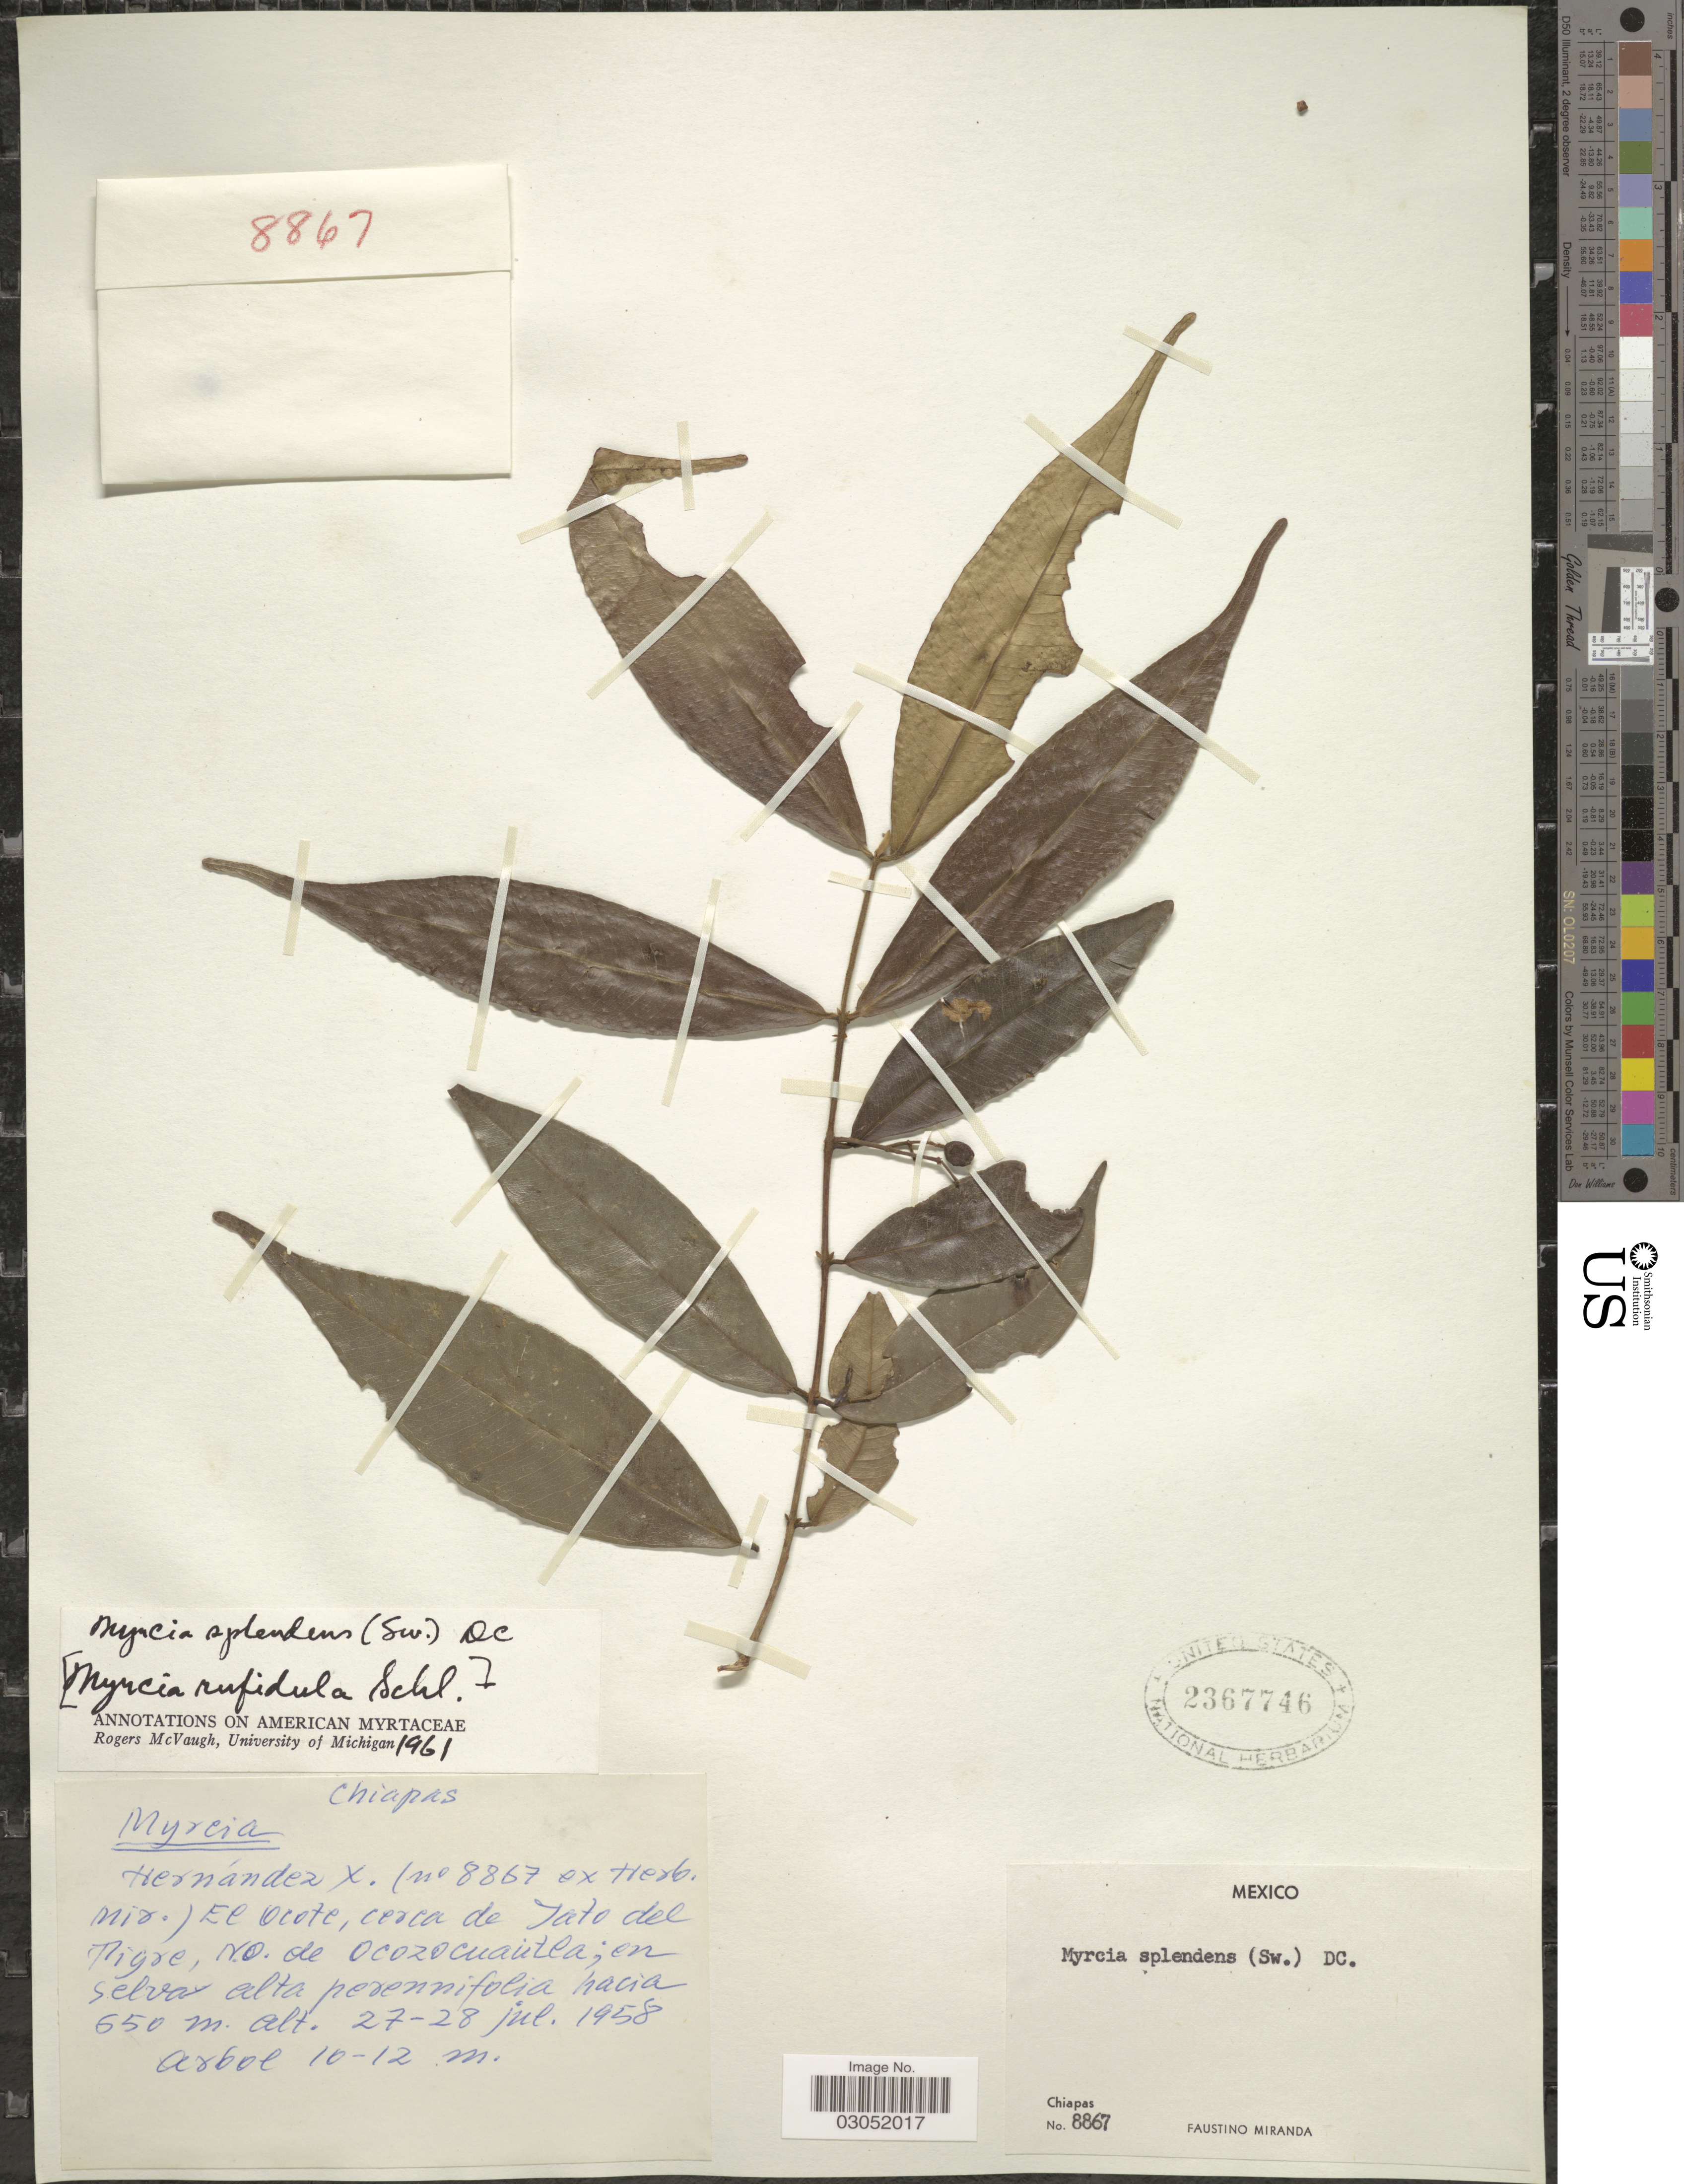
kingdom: Plantae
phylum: Tracheophyta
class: Magnoliopsida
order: Myrtales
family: Myrtaceae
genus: Myrcia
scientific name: Myrcia splendens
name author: (Sw.) DC.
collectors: F. Miranda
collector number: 8867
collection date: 1958-07-27/1958-07-28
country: Mexico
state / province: Chiapas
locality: El Ocote, cerca de Jato del Tigre, N.O. de Ocozocuautla.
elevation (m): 650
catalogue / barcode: US 2367746